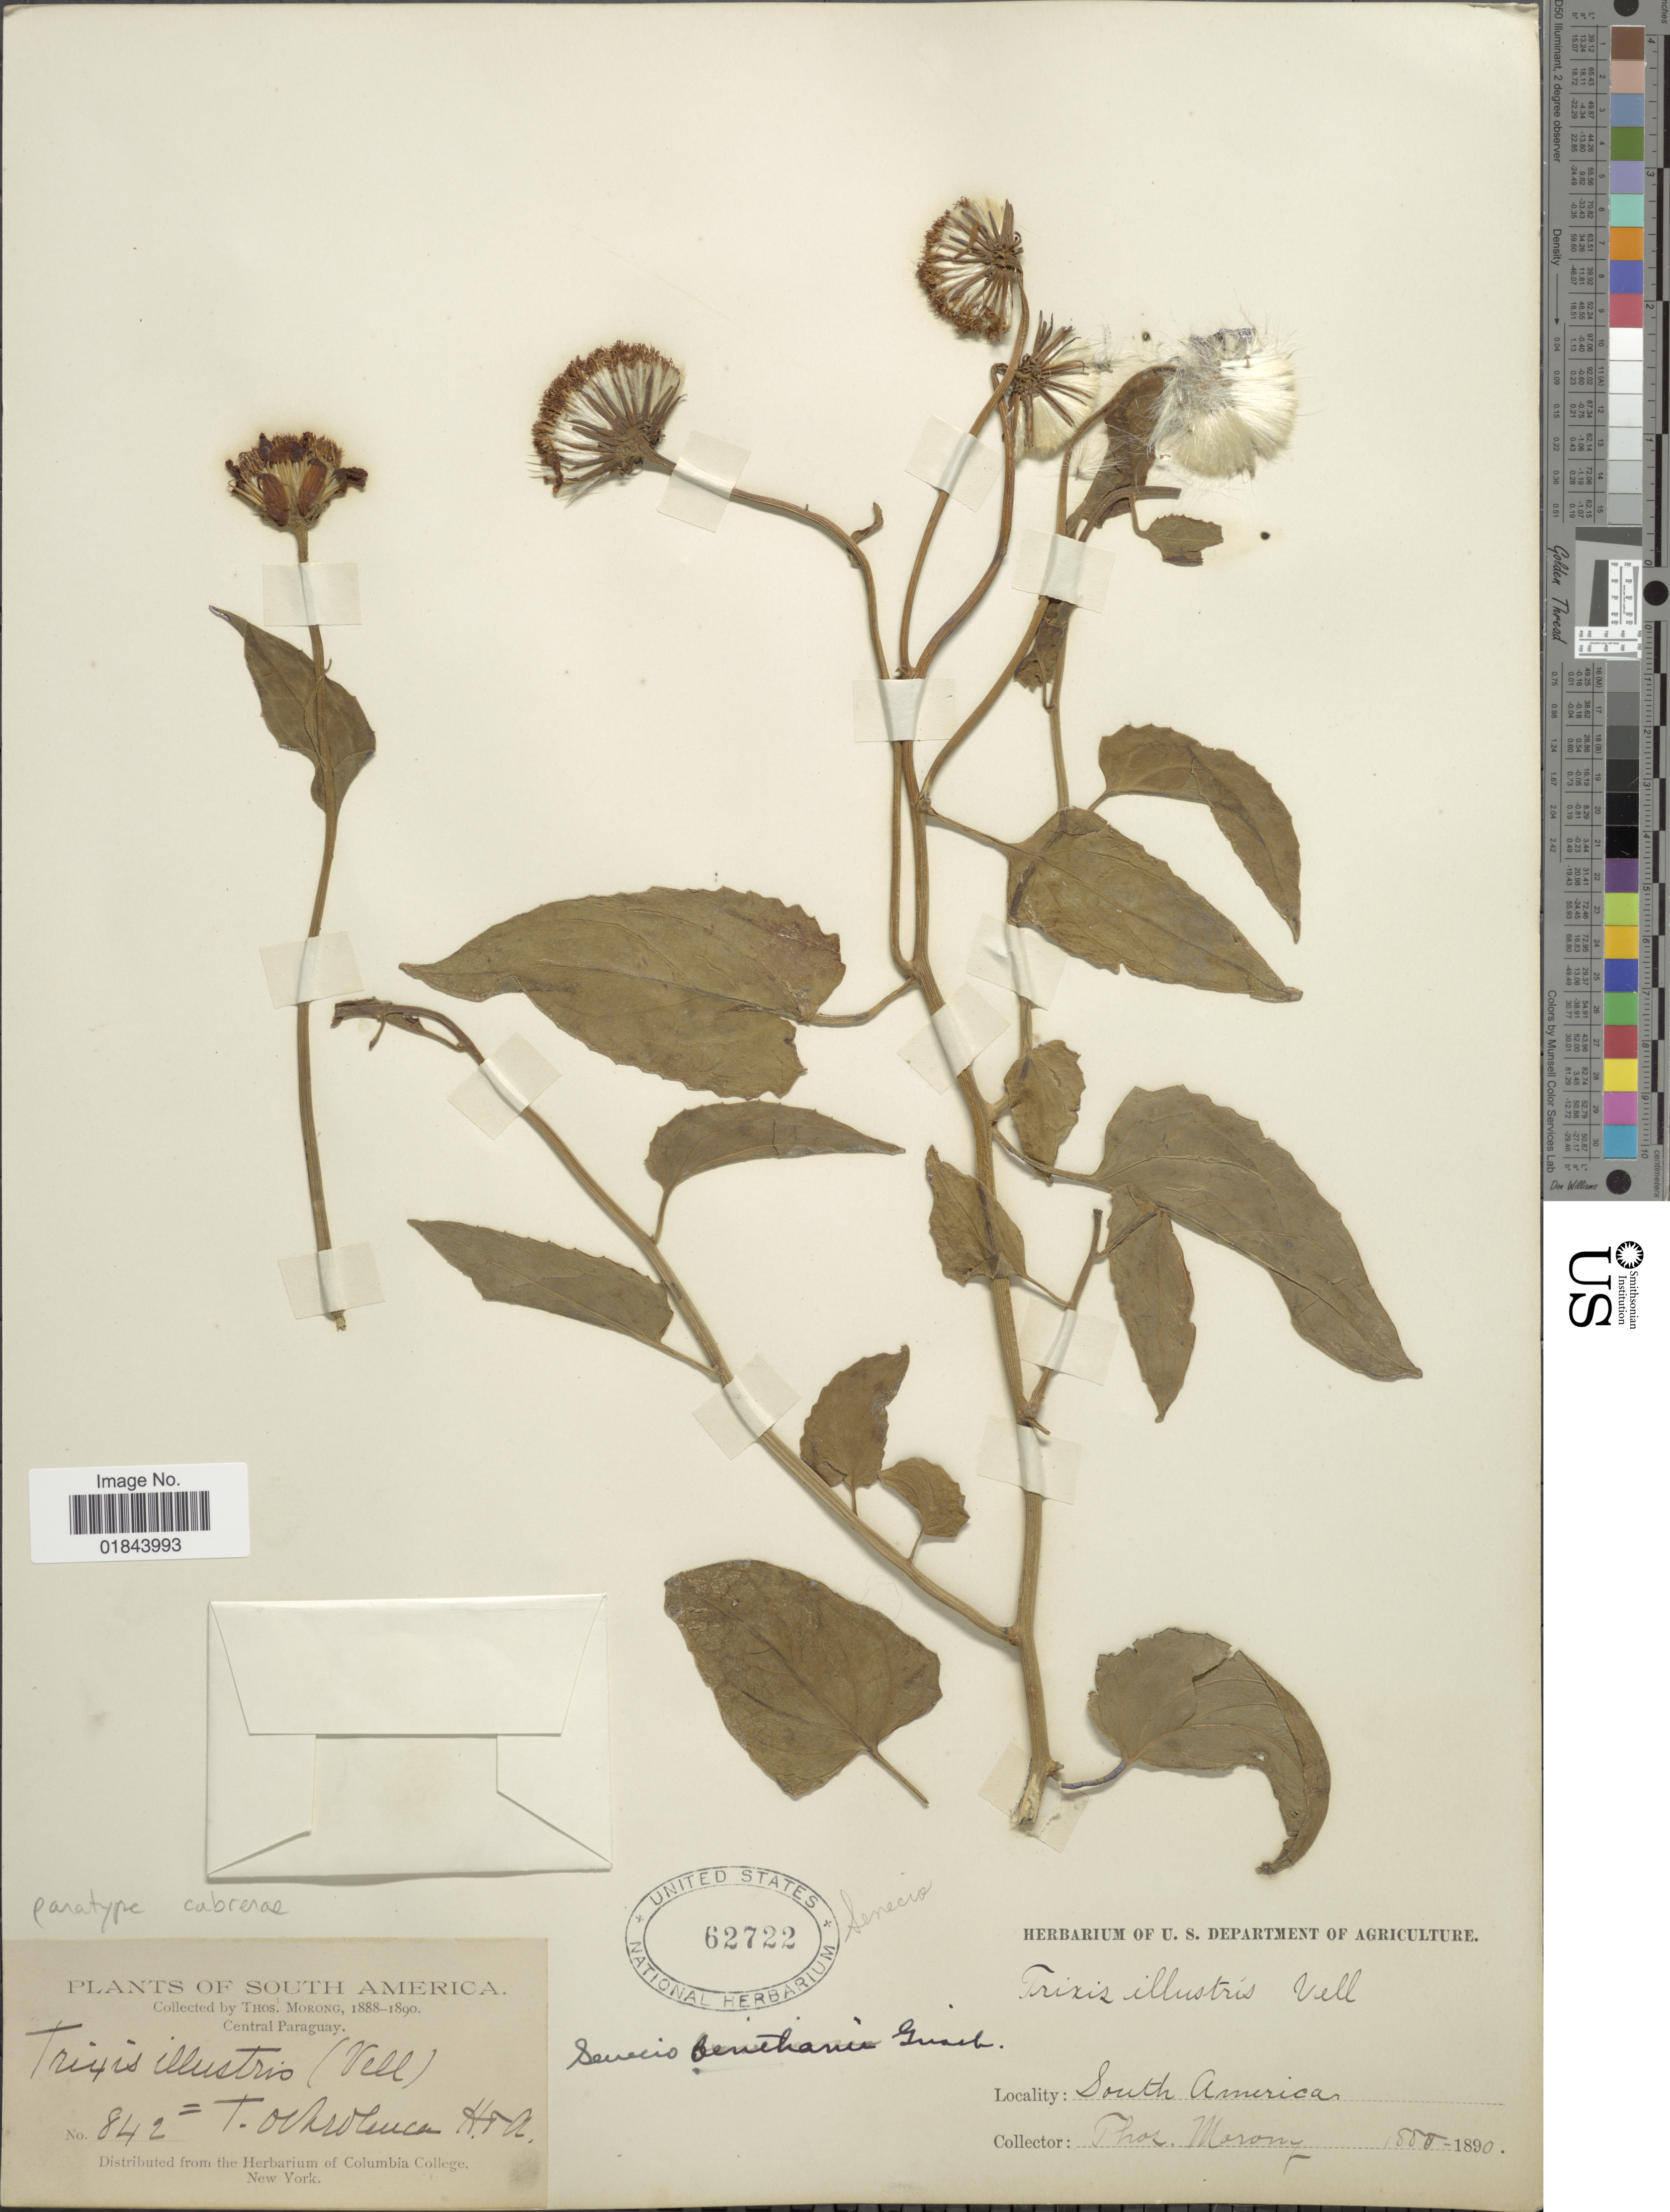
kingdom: Plantae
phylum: Tracheophyta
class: Magnoliopsida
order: Asterales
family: Asteraceae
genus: Pseudogynoxys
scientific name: Pseudogynoxys cabrerae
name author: H. Rob. & Cuatrec.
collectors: T. Morong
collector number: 842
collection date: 1888/1890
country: Paraguay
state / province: Central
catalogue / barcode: US 62722